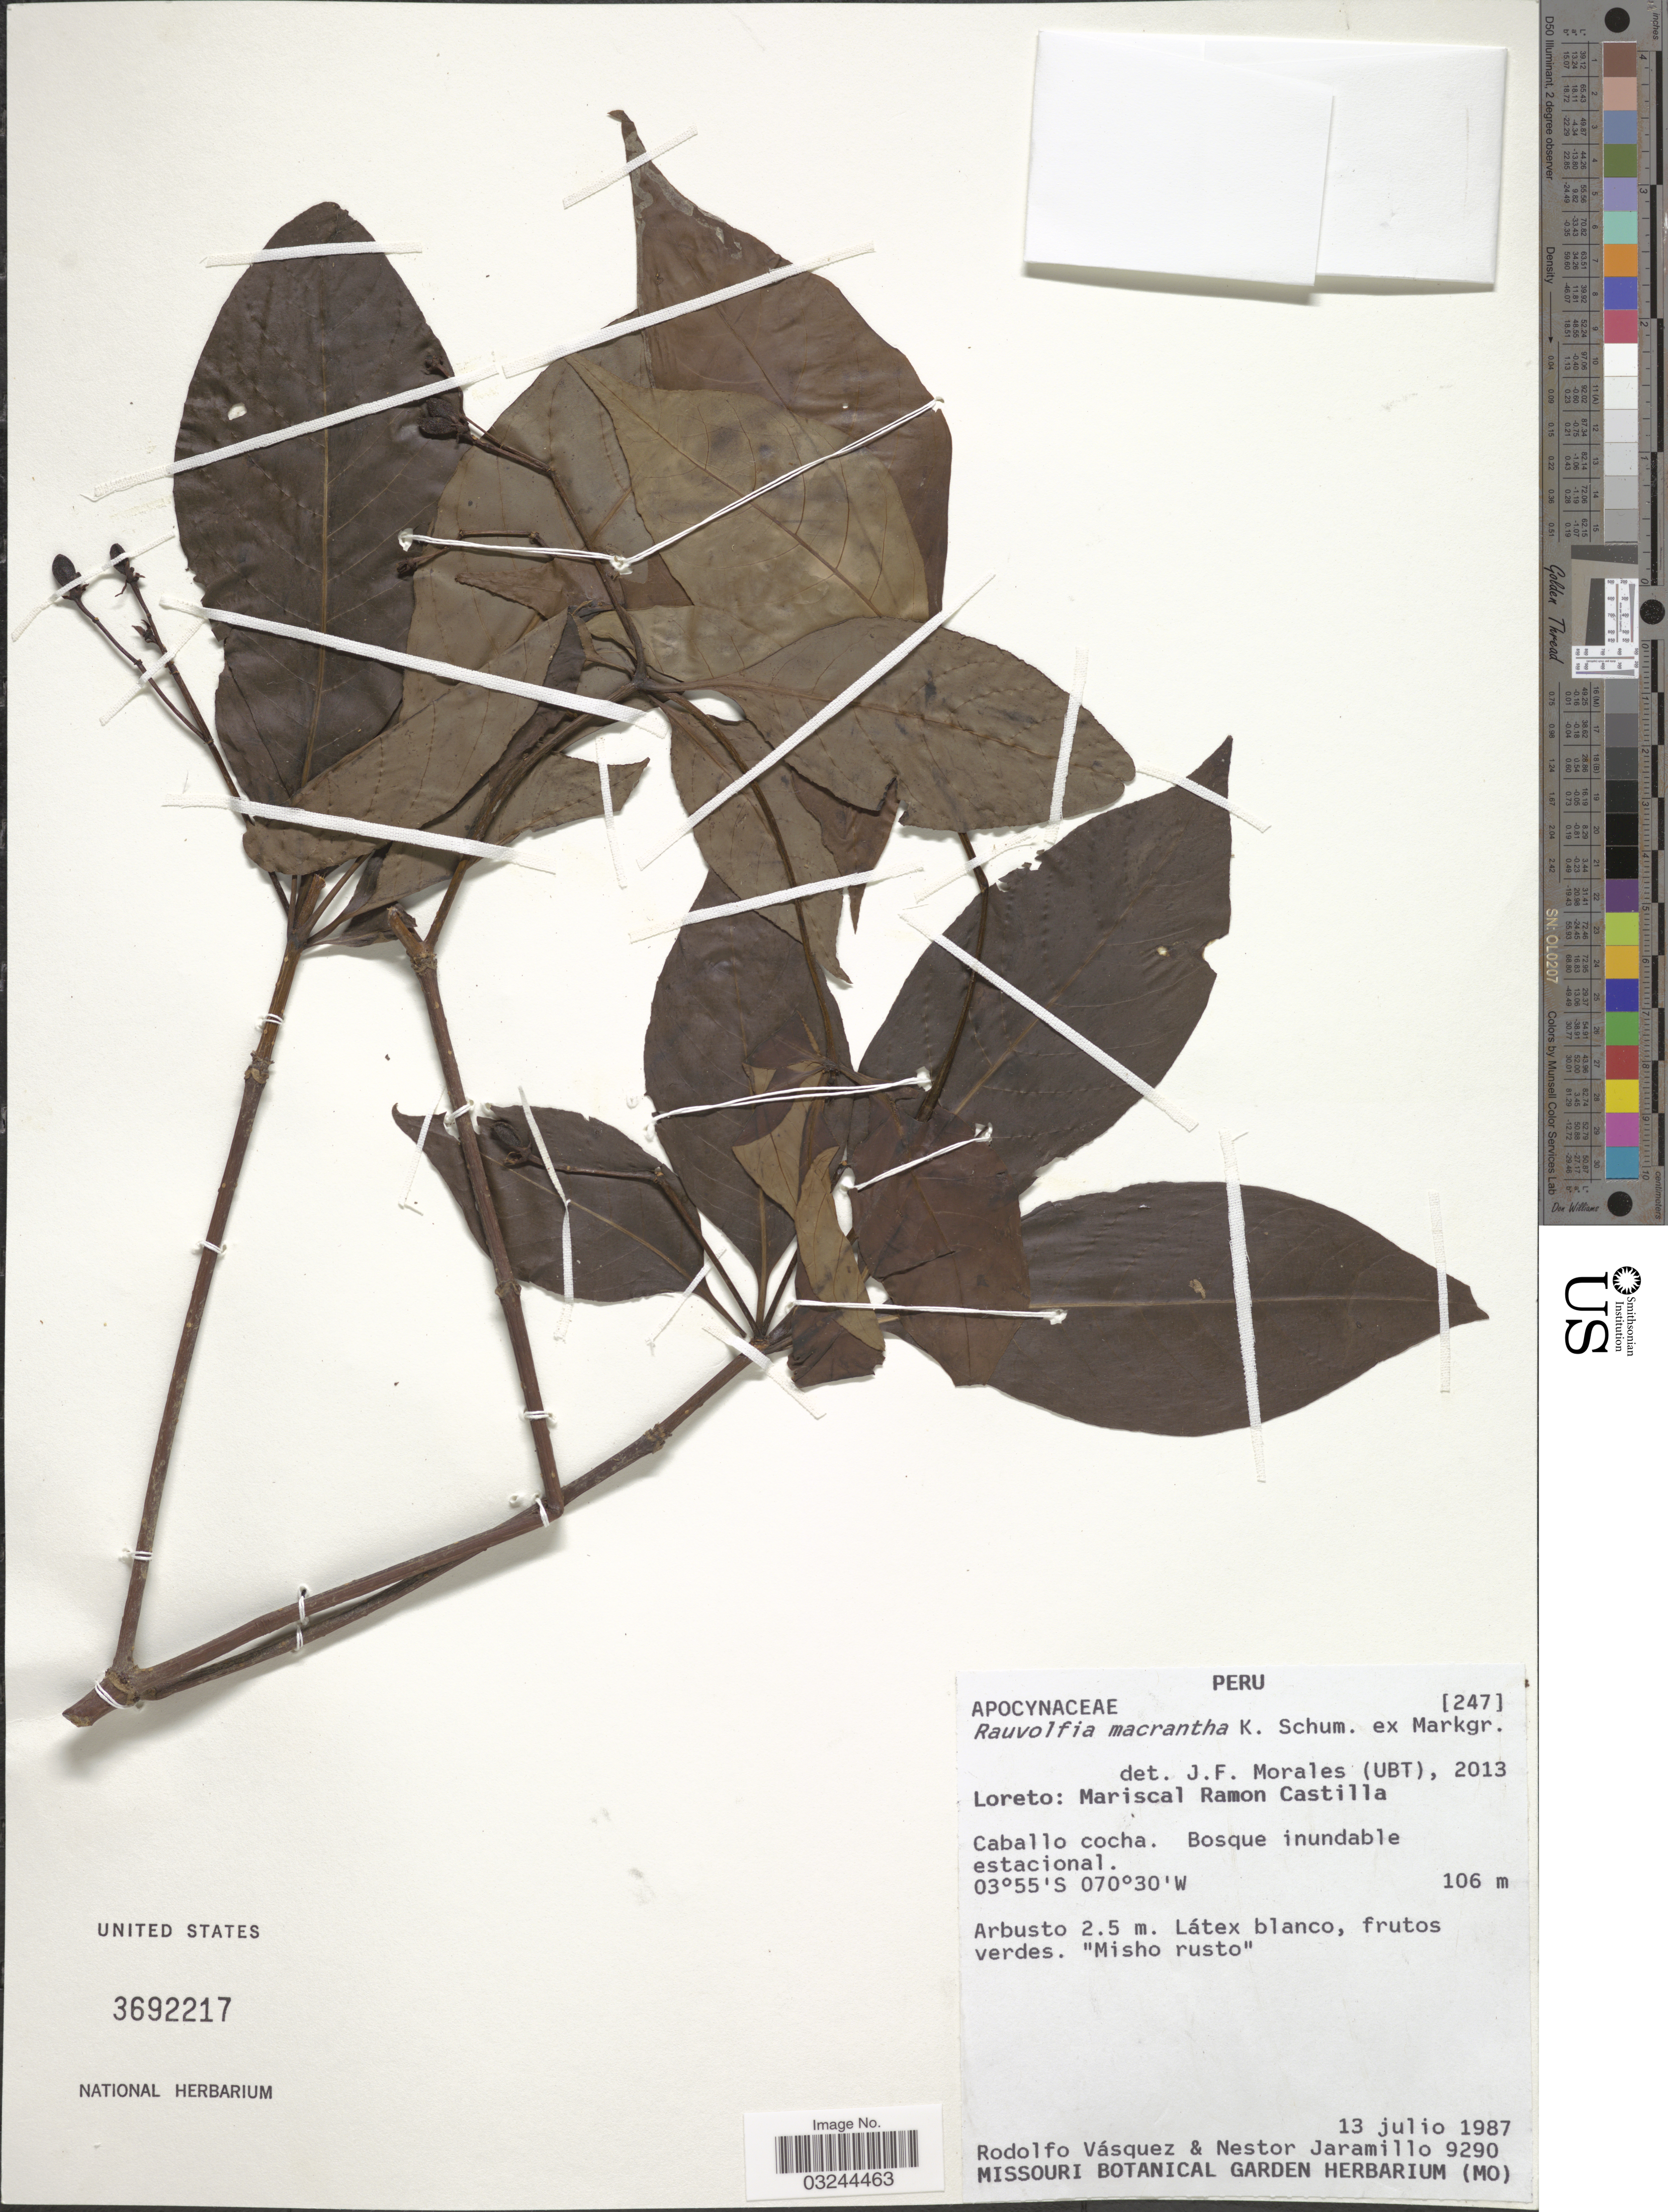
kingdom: Plantae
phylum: Tracheophyta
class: Magnoliopsida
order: Gentianales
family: Apocynaceae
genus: Rauvolfia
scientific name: Rauvolfia macrantha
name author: K. Schum. ex Markgr.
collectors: R. Vásquez & N. Jaramillo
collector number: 9290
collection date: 1987-07-13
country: Peru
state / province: Loreto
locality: Mariscal Ramon Castilla. Caballo cocha.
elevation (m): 106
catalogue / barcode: US 3692217